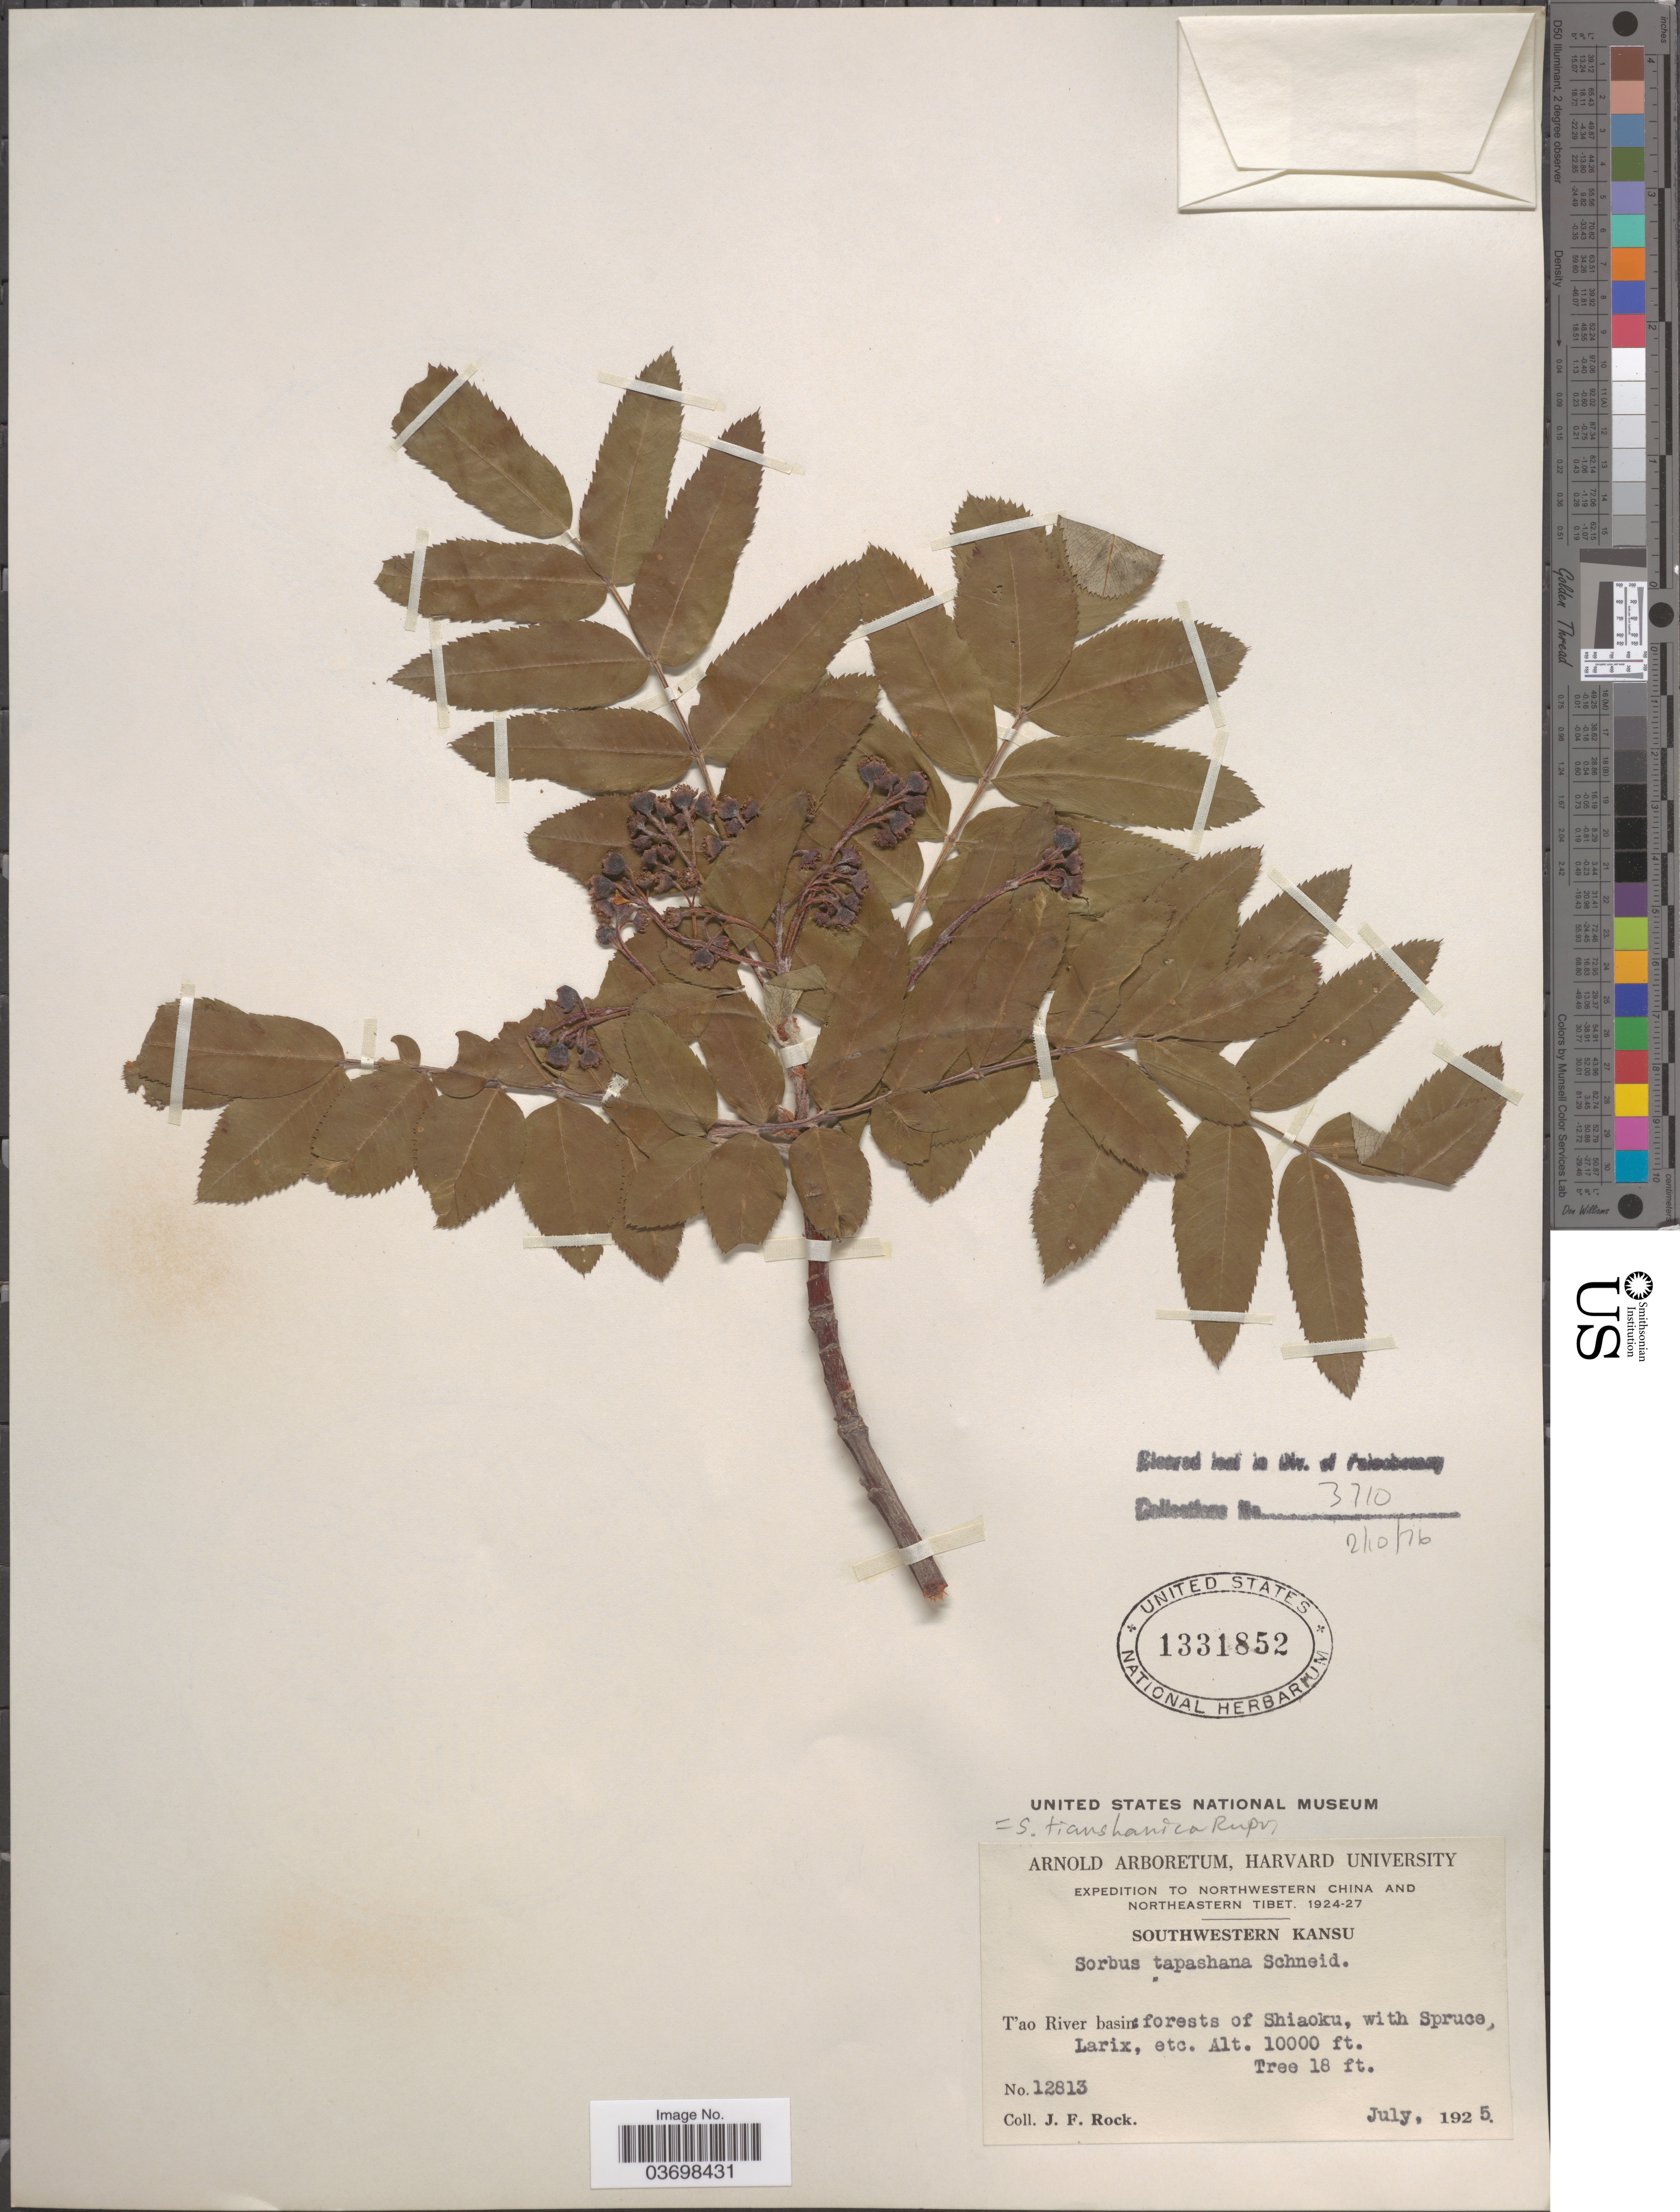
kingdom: Plantae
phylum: Tracheophyta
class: Magnoliopsida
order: Rosales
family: Rosaceae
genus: Sorbus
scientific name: Sorbus tianshanica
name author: Rupr.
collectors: J. Rock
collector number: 12813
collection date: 1925-07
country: China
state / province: Gansu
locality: Northwestern China. Southwestern Kansu. T'ao River basin: forests of Shiaoku.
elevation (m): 3048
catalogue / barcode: US 1331852